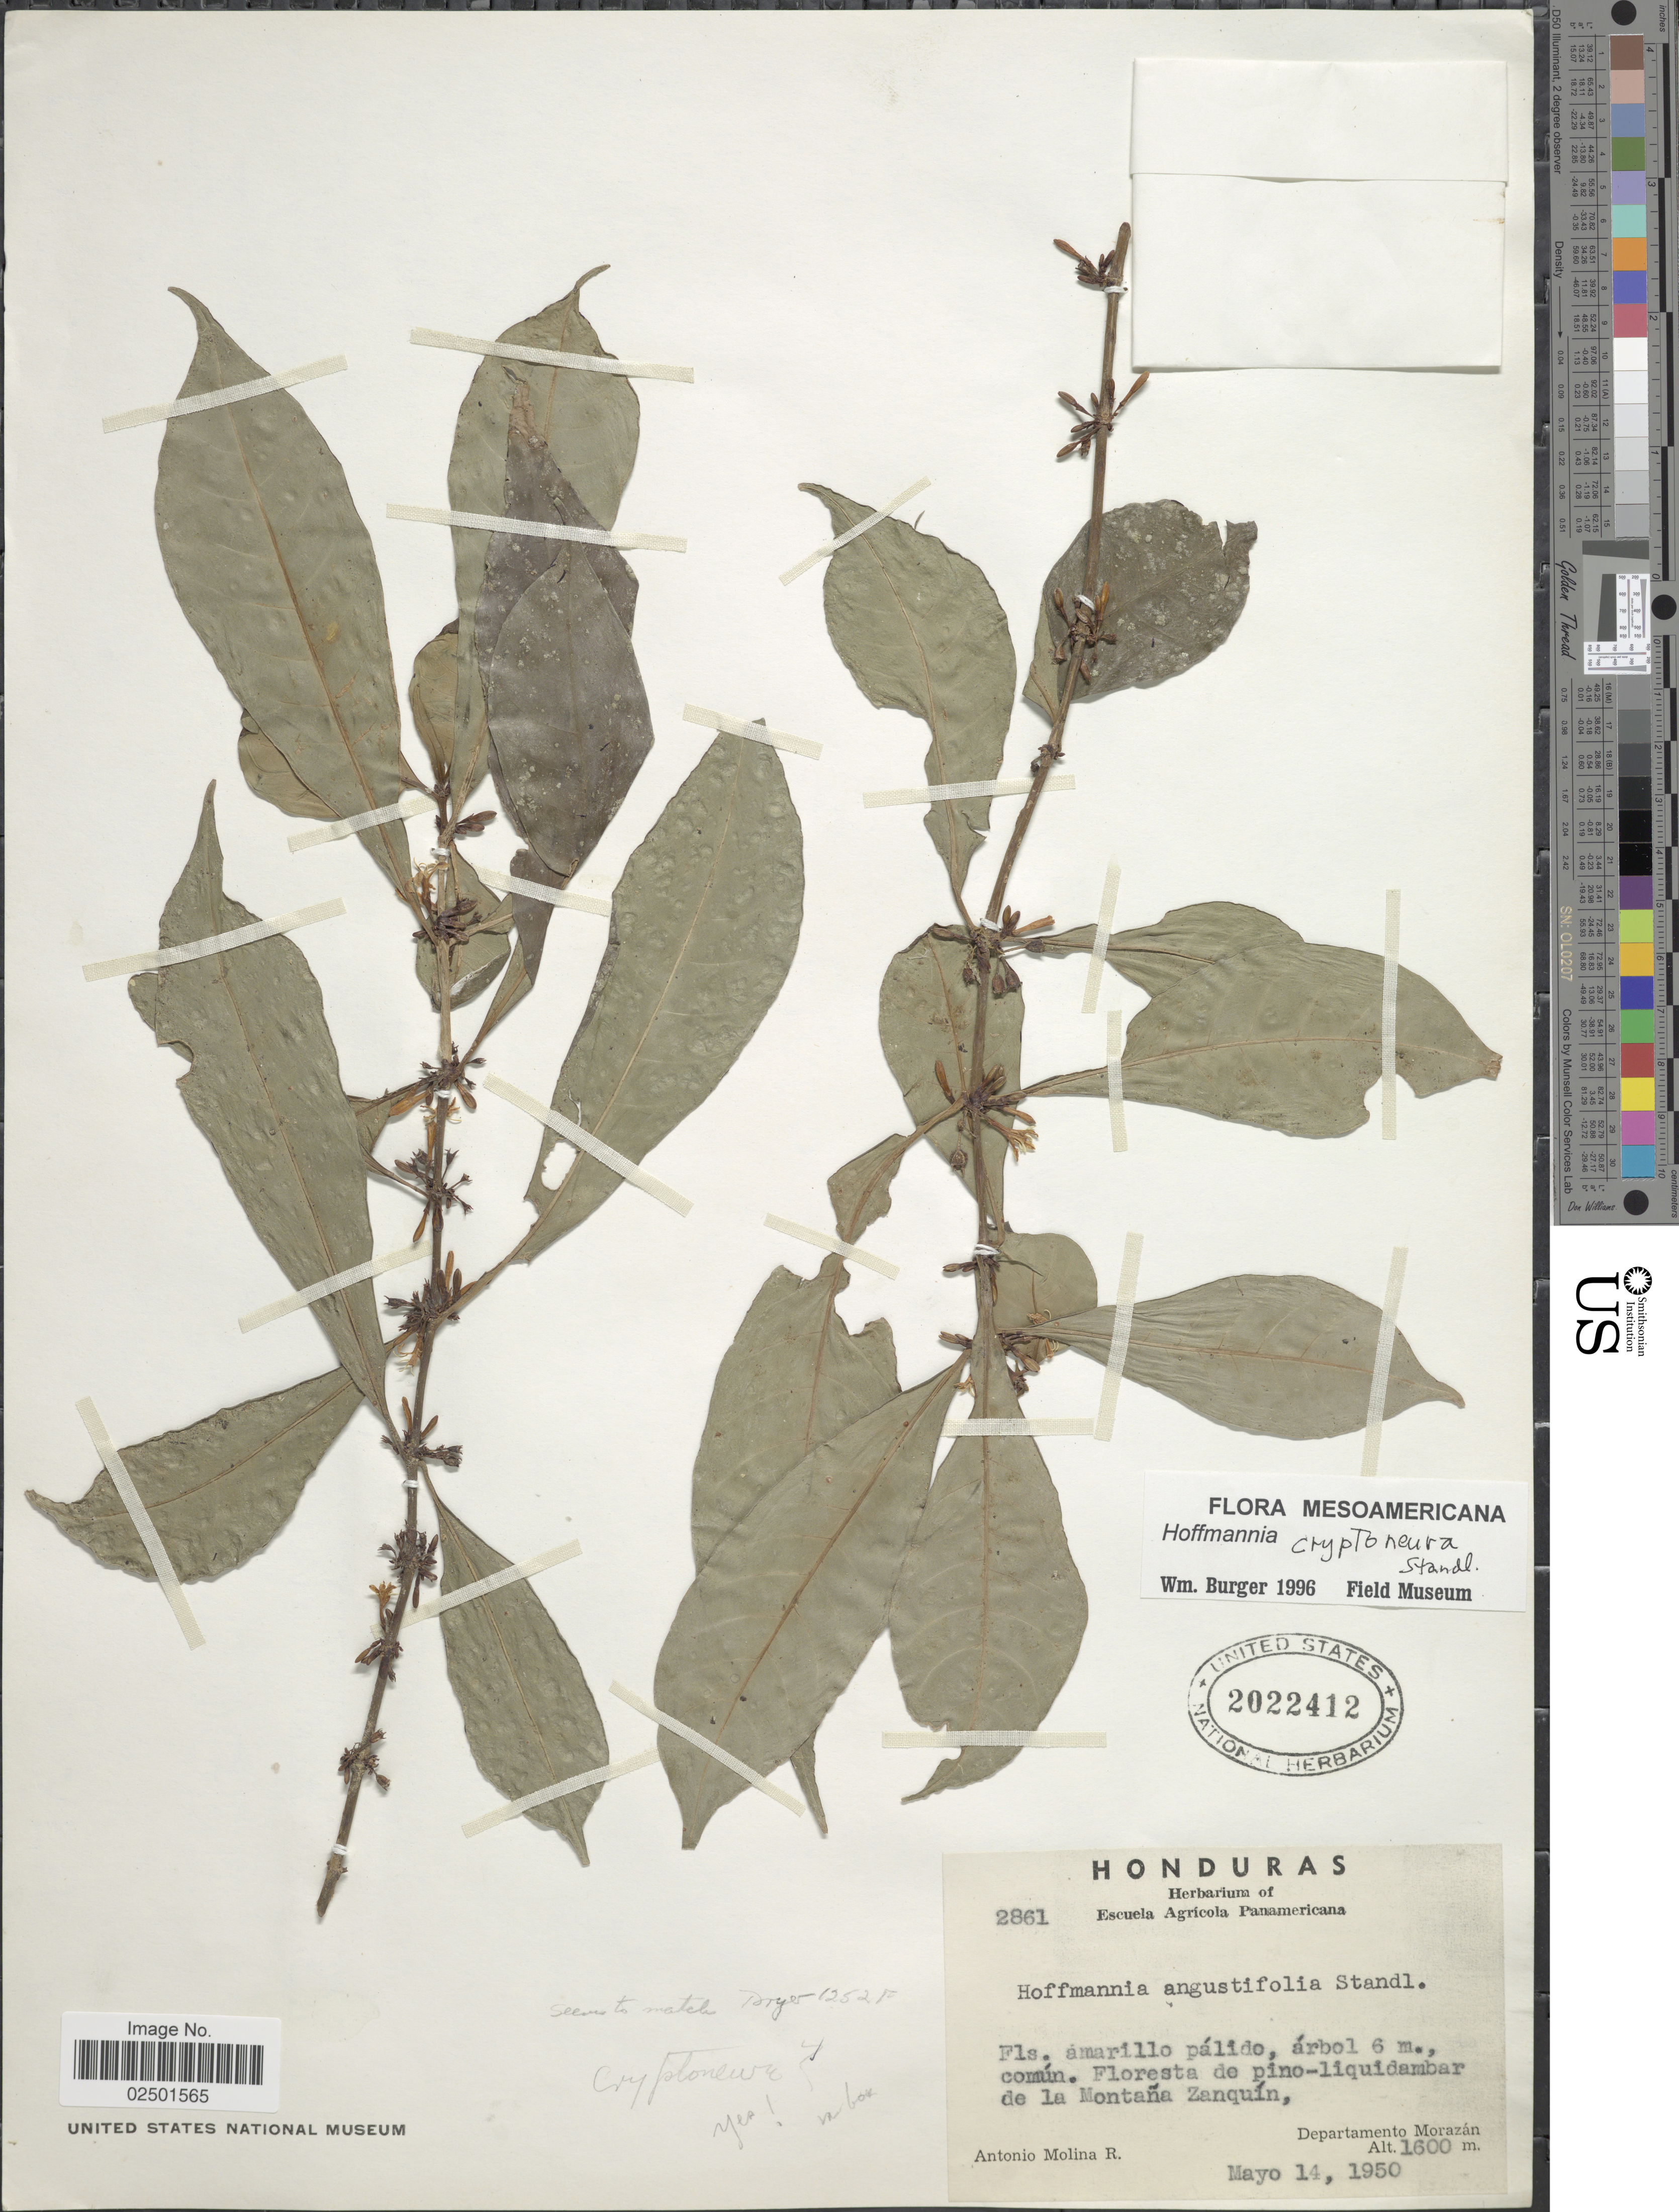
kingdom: Plantae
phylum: Tracheophyta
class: Magnoliopsida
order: Gentianales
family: Rubiaceae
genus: Hoffmannia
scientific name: Hoffmannia cryptoneura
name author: Standl.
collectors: A. Molina R.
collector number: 2861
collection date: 1950-05-14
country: Honduras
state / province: Fco. Morazán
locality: Floresta de pino-liquidambar de la Montaña Zanquín, Departamento Morazán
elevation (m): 1600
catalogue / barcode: US 2022412